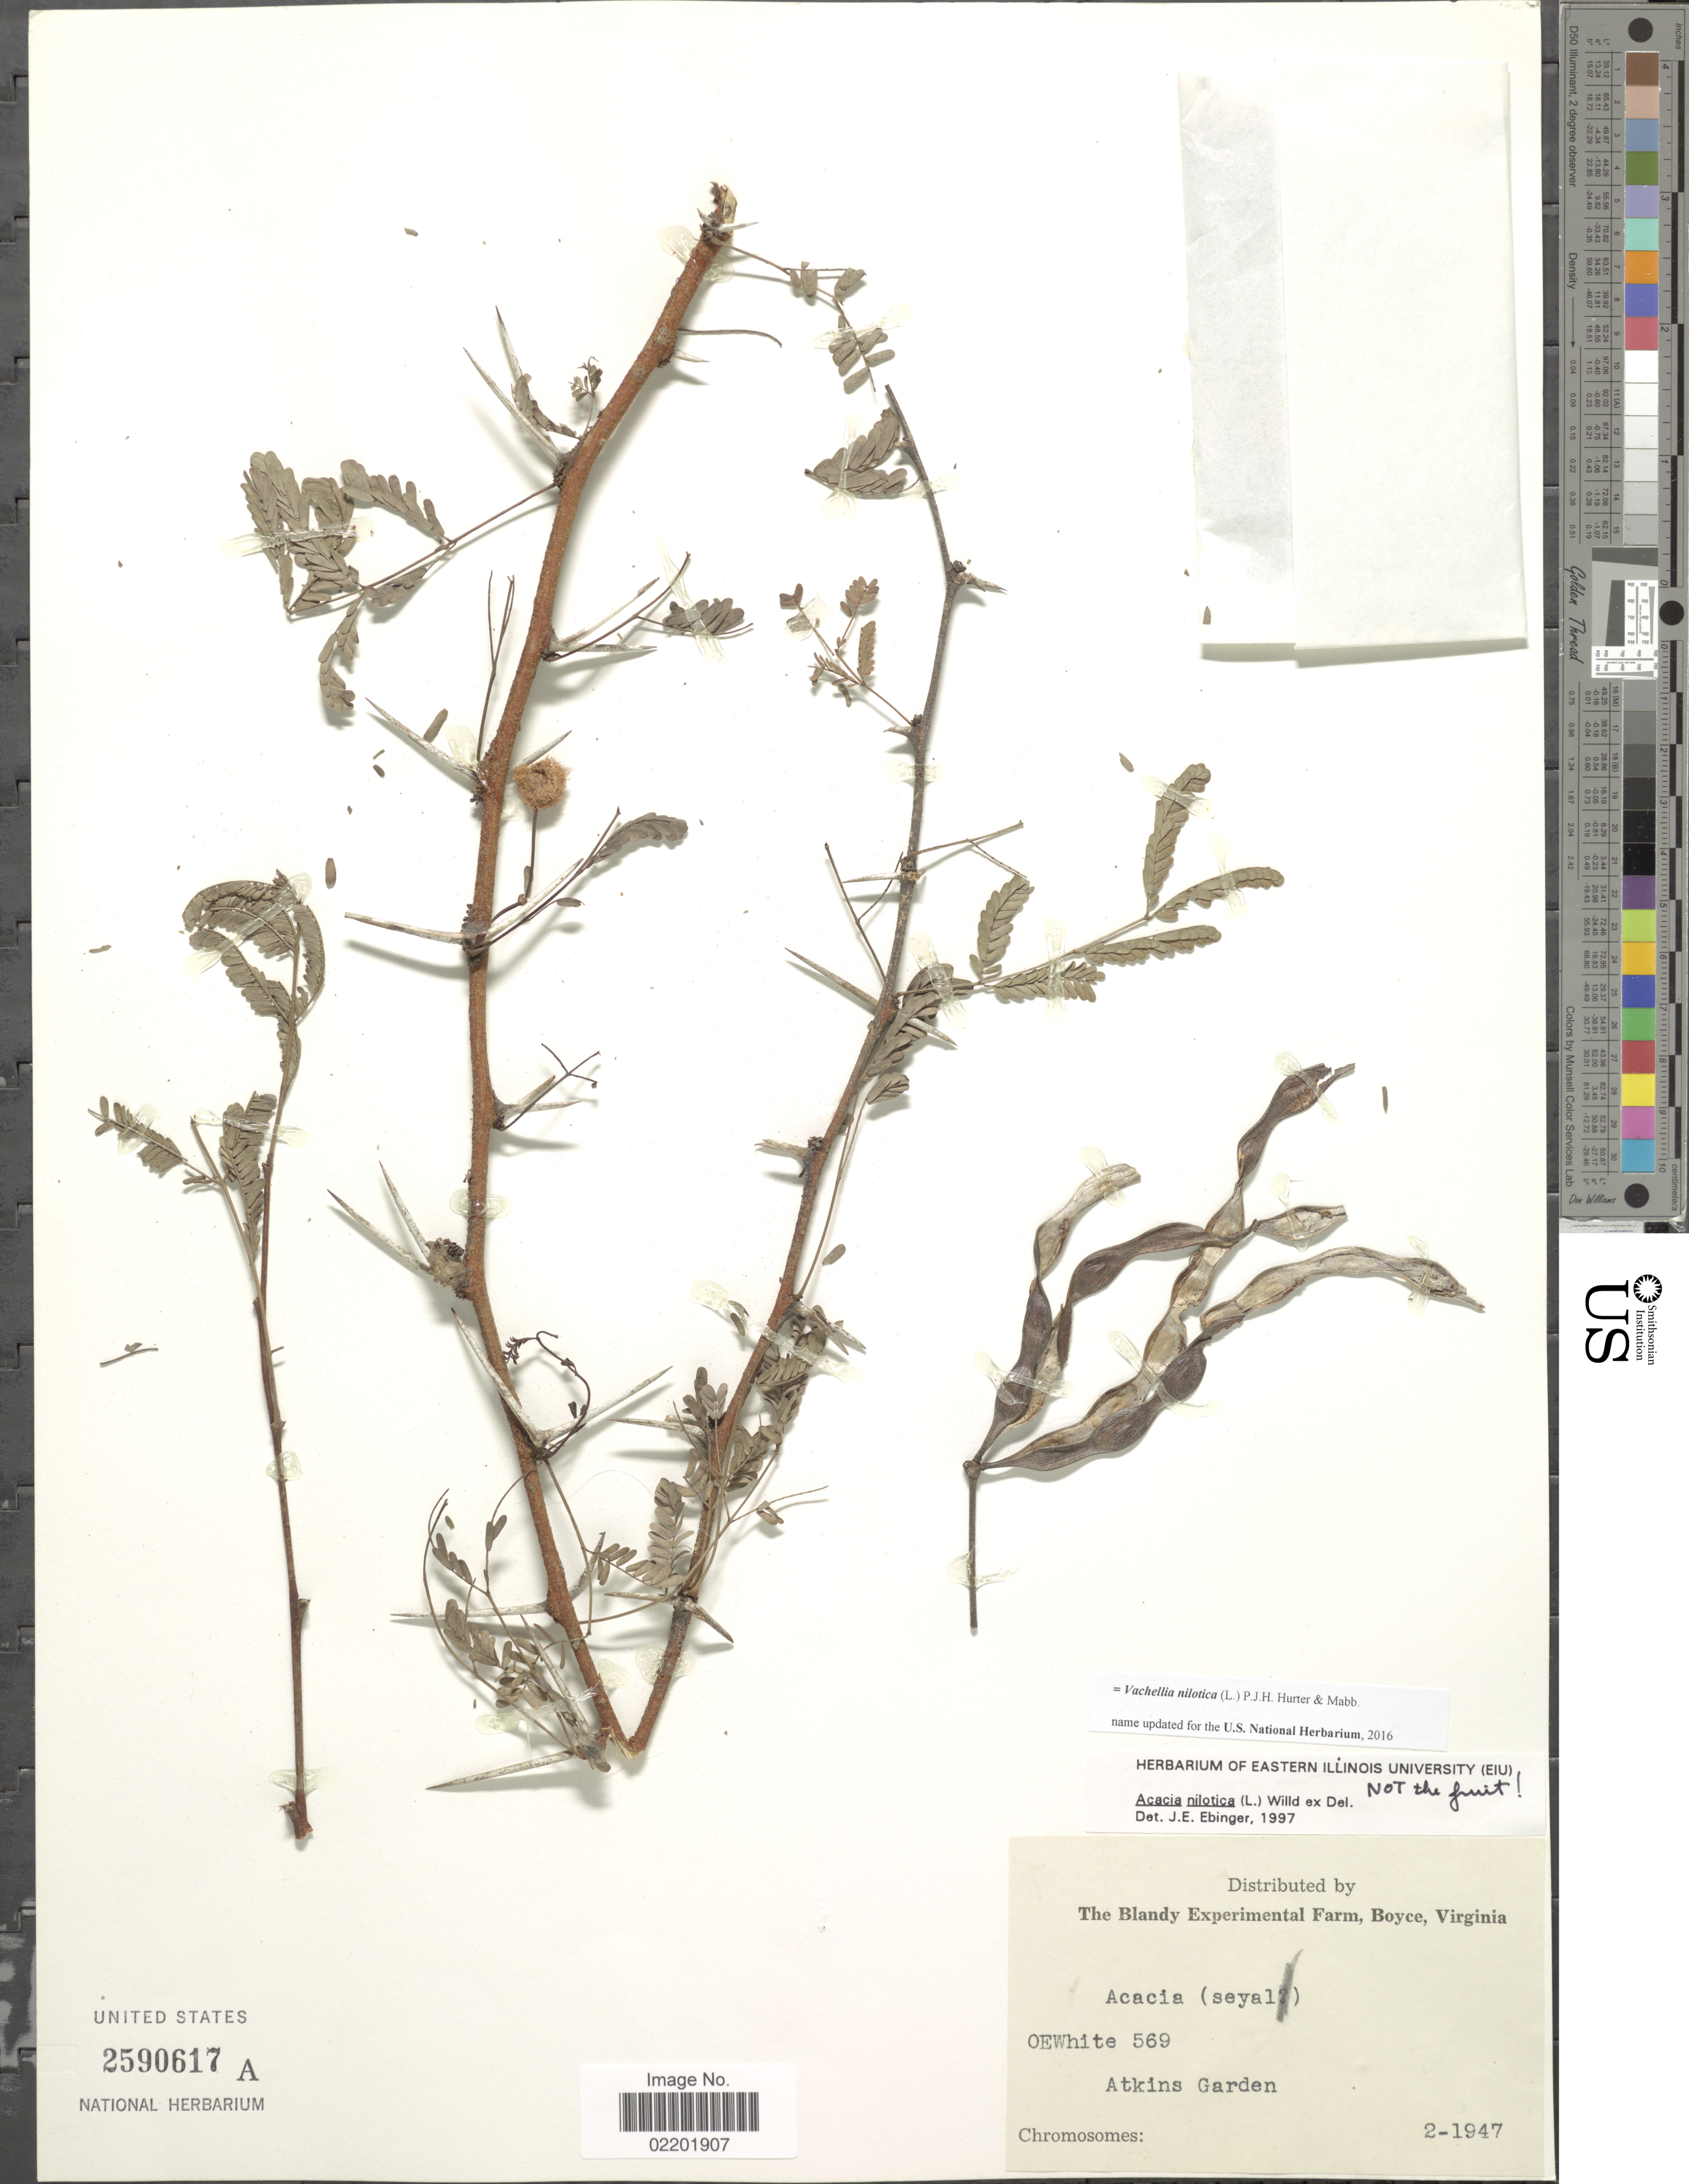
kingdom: Plantae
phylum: Tracheophyta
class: Magnoliopsida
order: Fabales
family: Fabaceae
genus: Vachellia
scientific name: Vachellia nilotica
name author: (L.) P.J.H. Hurter & Mabb.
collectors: O. E. White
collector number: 569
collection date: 1947-02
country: United States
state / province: Virginia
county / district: Clarke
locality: Blandy Experimental Farm, Boyce, Atkins Garden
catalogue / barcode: US 2590617A